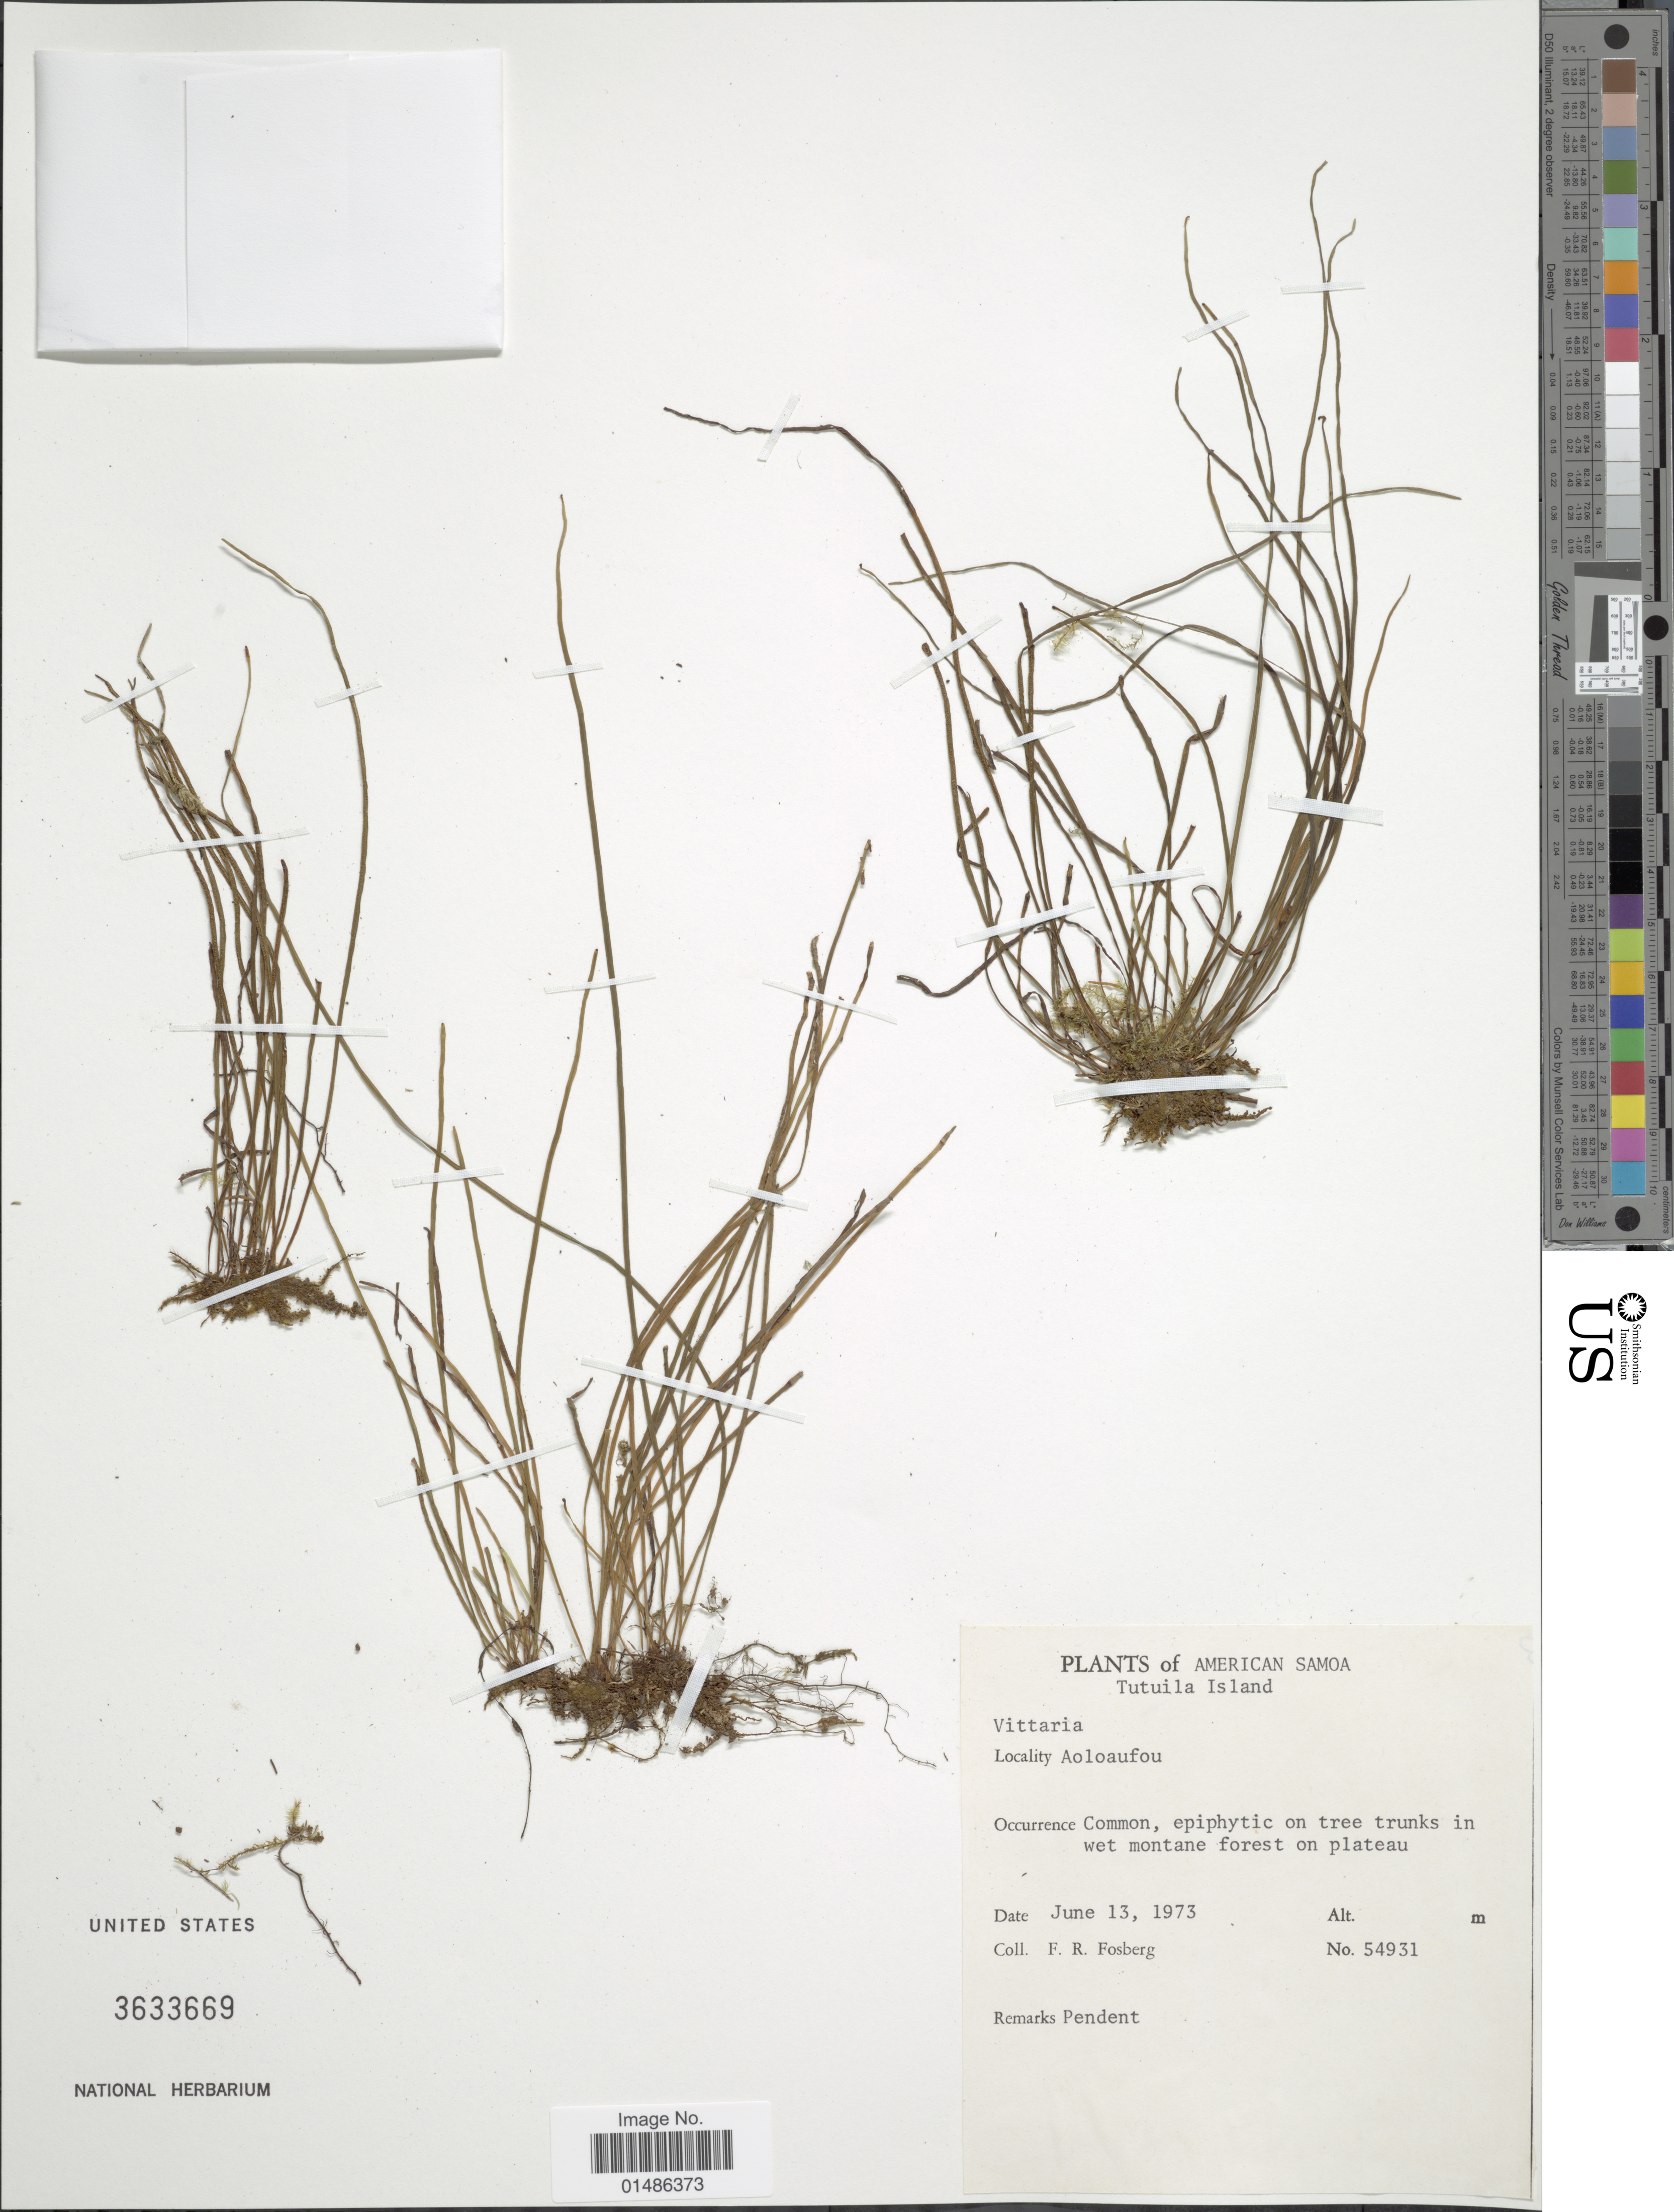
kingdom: Plantae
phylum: Tracheophyta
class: Polypodiopsida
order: Polypodiales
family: Pteridaceae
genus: Vaginularia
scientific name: Vaginularia paradoxa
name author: (Fée) Mett. ex Miq.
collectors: F. R. Fosberg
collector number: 54931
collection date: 1973-06-13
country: American Samoa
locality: Tutuila Island. Aoloaufou.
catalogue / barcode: US 3633669